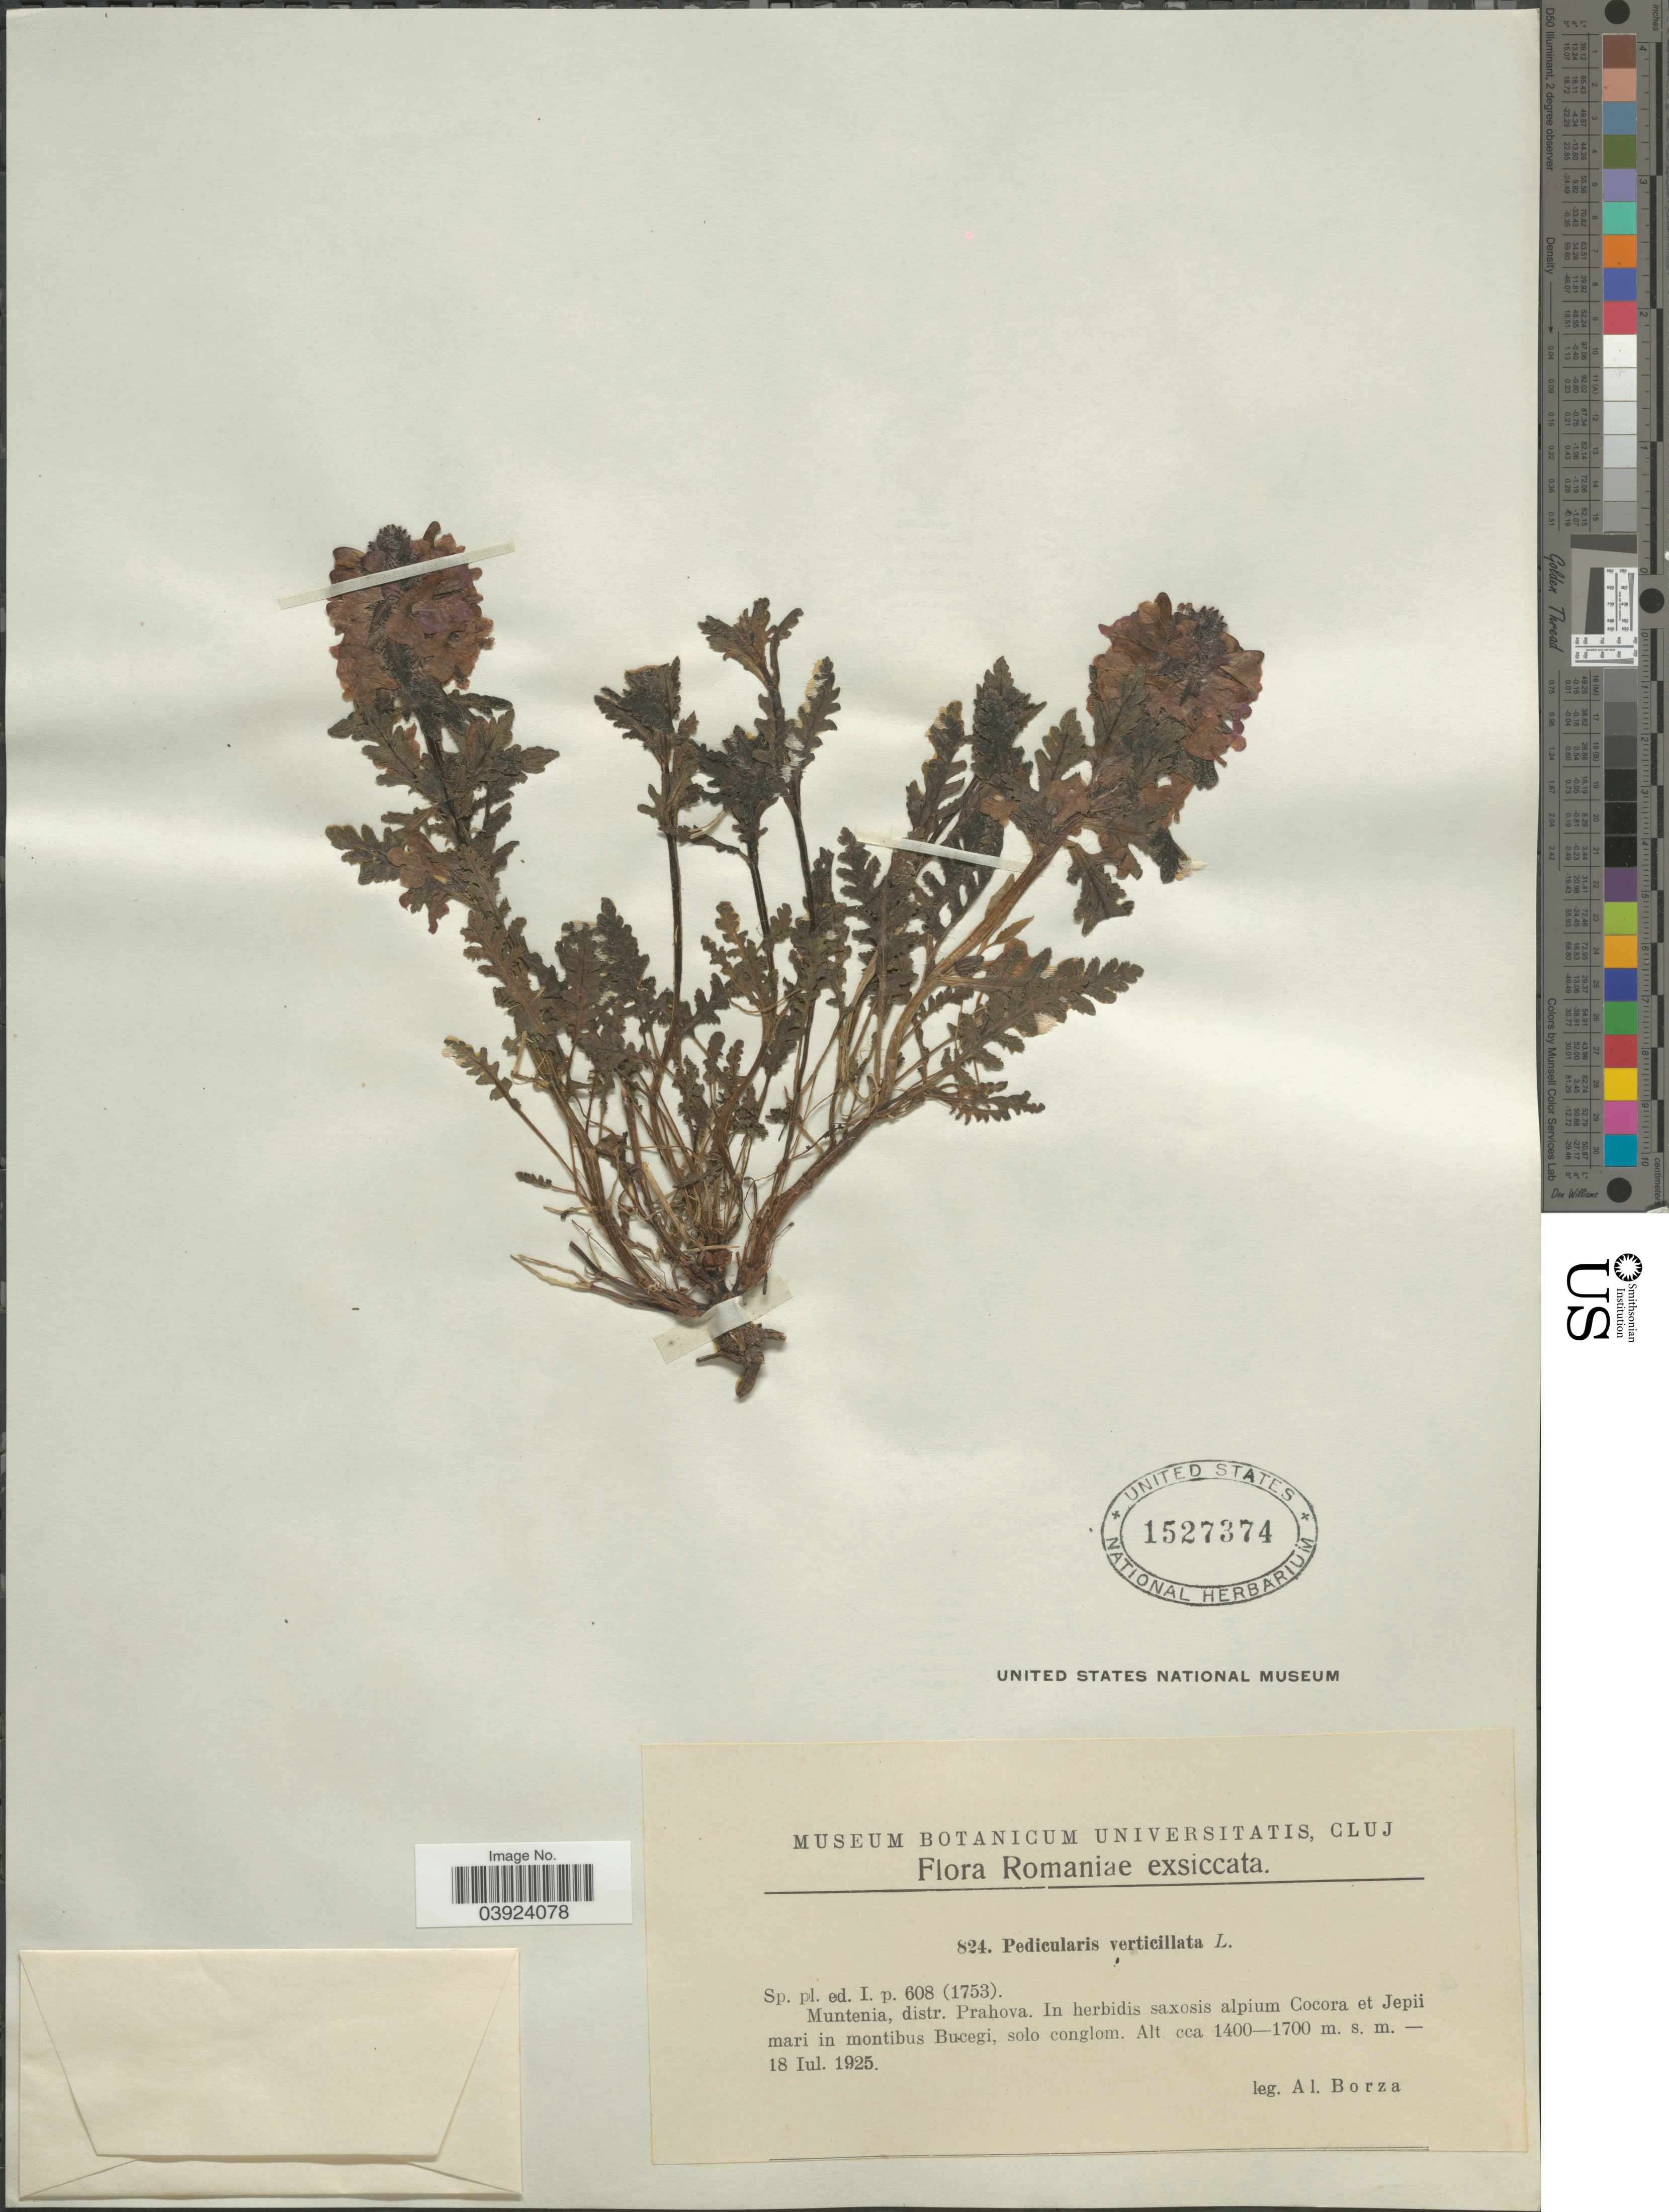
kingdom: Plantae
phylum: Tracheophyta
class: Magnoliopsida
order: Lamiales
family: Orobanchaceae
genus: Pedicularis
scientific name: Pedicularis verticillata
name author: L.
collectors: A. Borza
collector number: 824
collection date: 1925-07-18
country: Romania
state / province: Prahova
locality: Romaniae. Muntenia, distr. Prahova. In herbidis saxosis alpium Cocora et Jepii mari in montibus Bucegi, solo conglom.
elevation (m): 1400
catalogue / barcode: US 1527374